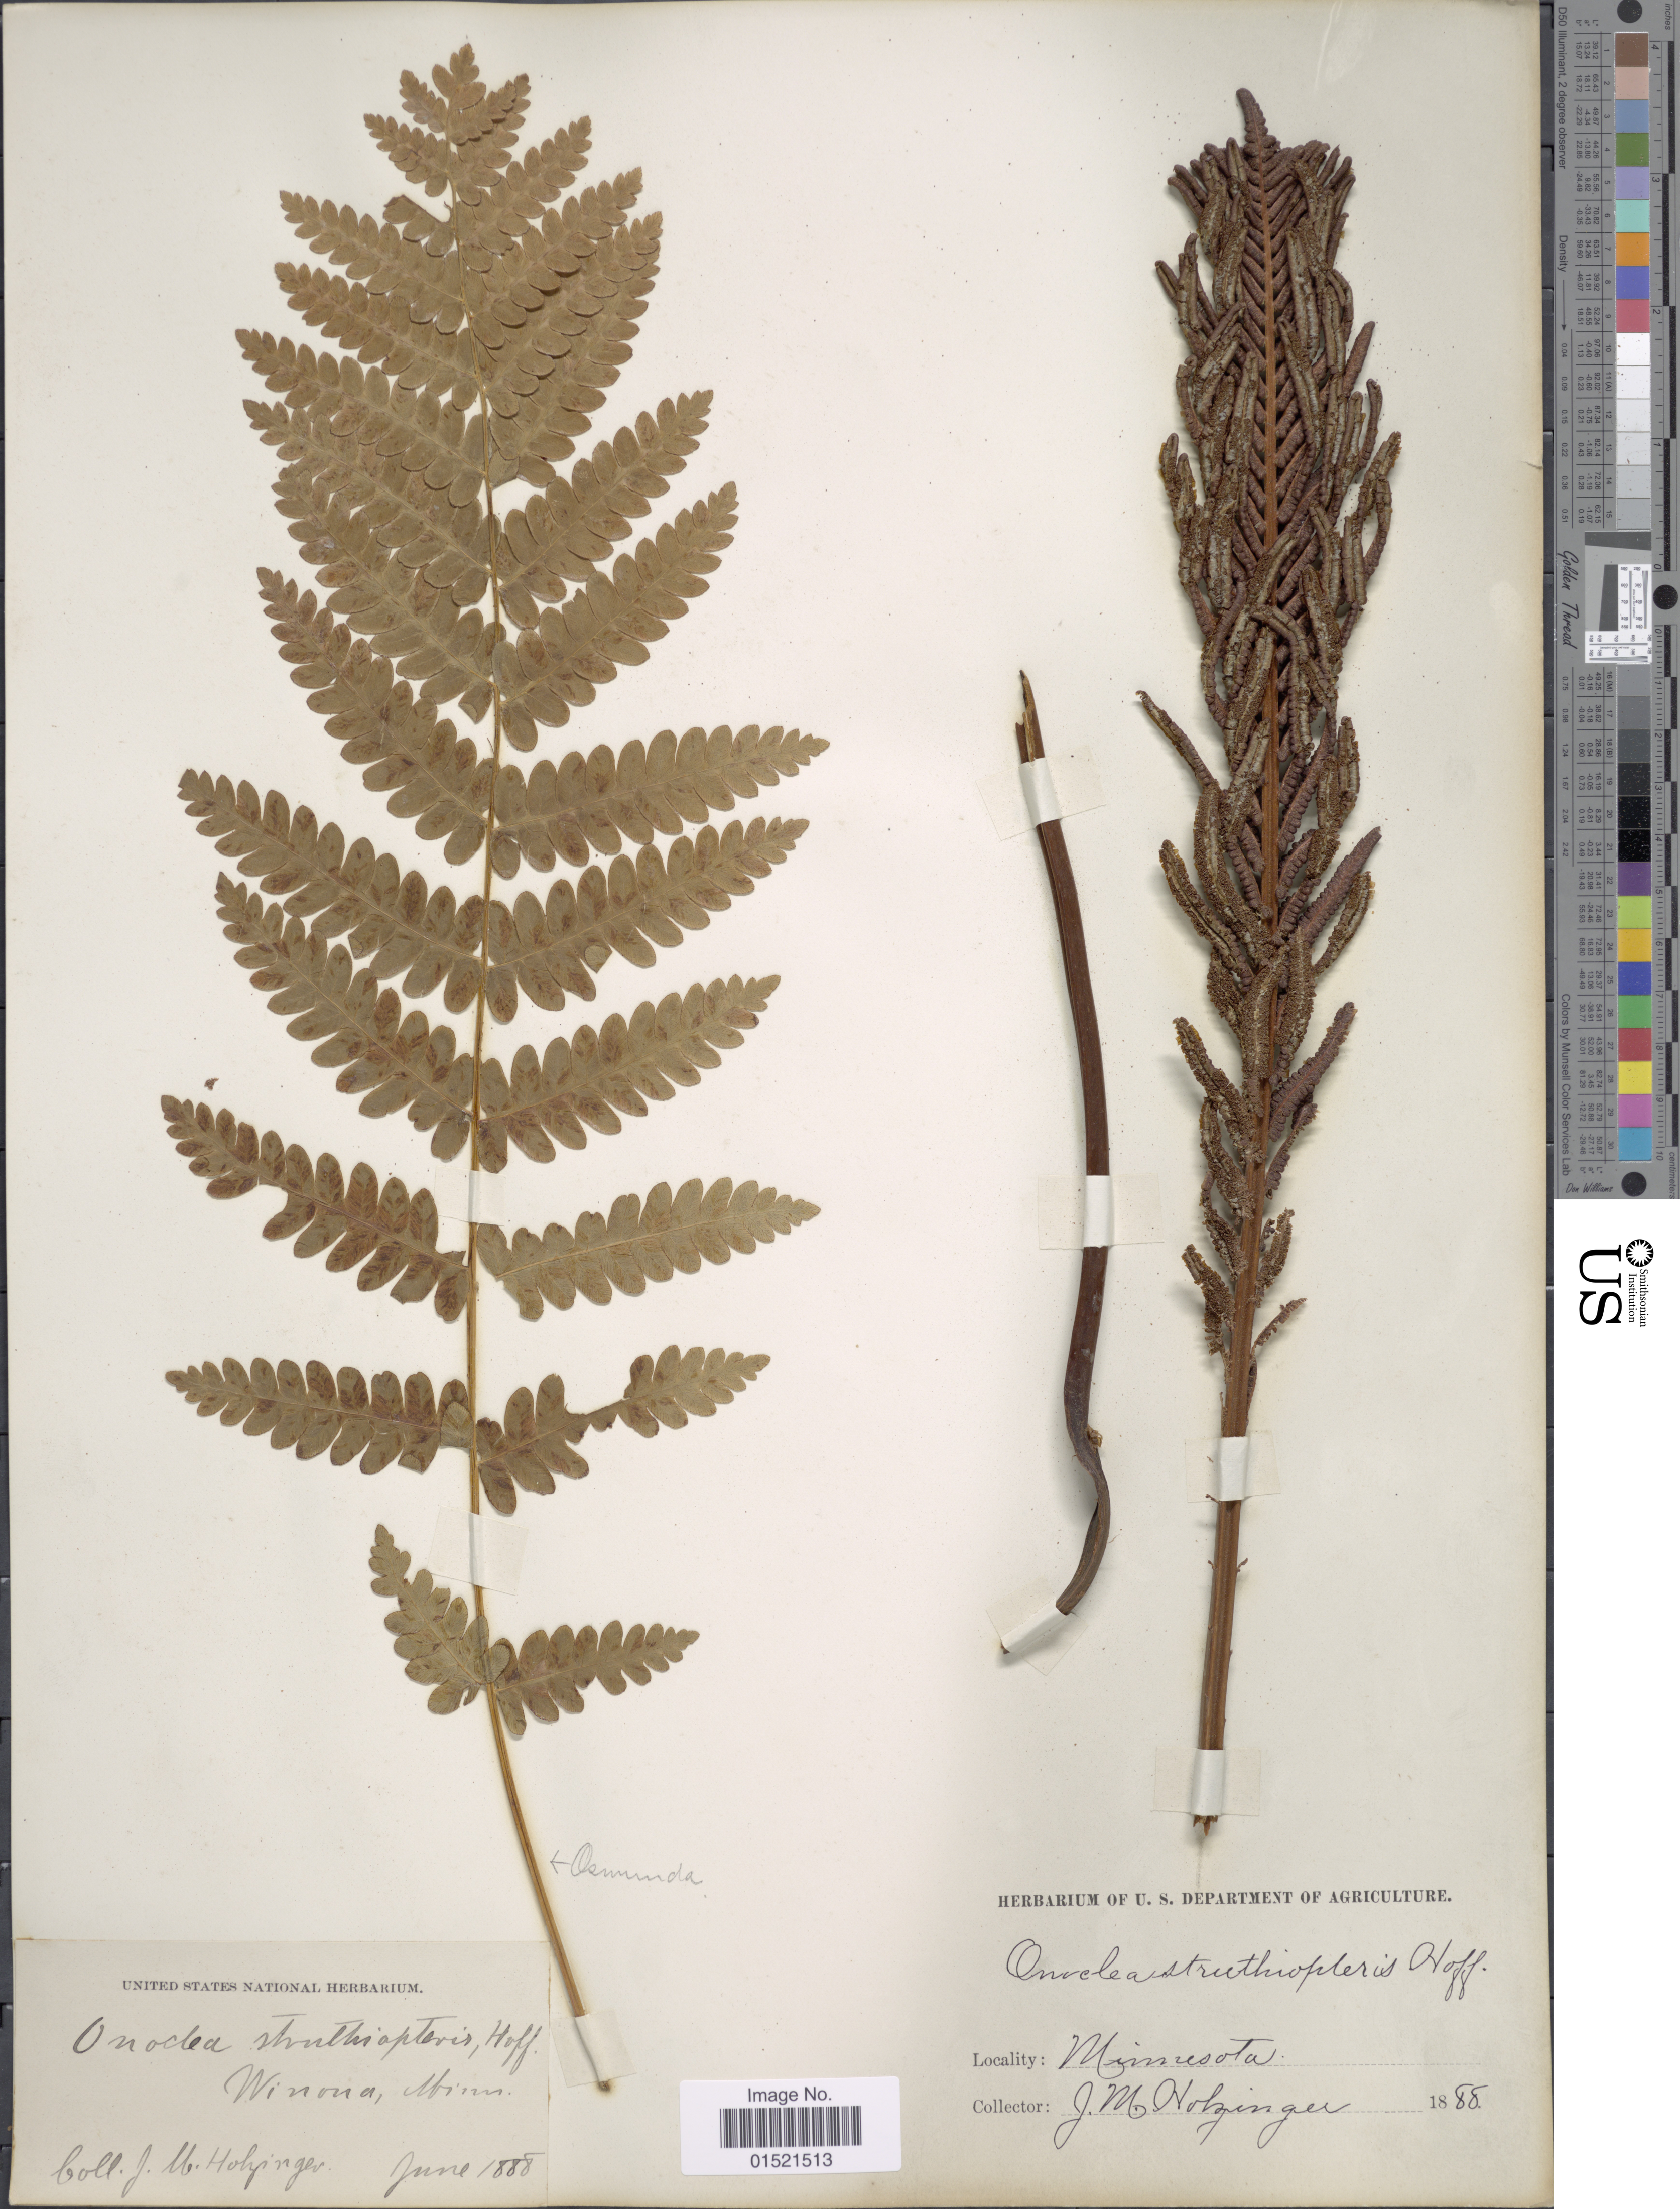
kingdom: Plantae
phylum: Tracheophyta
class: Polypodiopsida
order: Polypodiales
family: Onocleaceae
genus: Matteuccia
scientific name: Matteuccia struthiopteris var. pensylvanica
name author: (Willd.) C.V. Morton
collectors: J. M. Holzinger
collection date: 1888-06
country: United States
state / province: Minnesota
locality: Winona